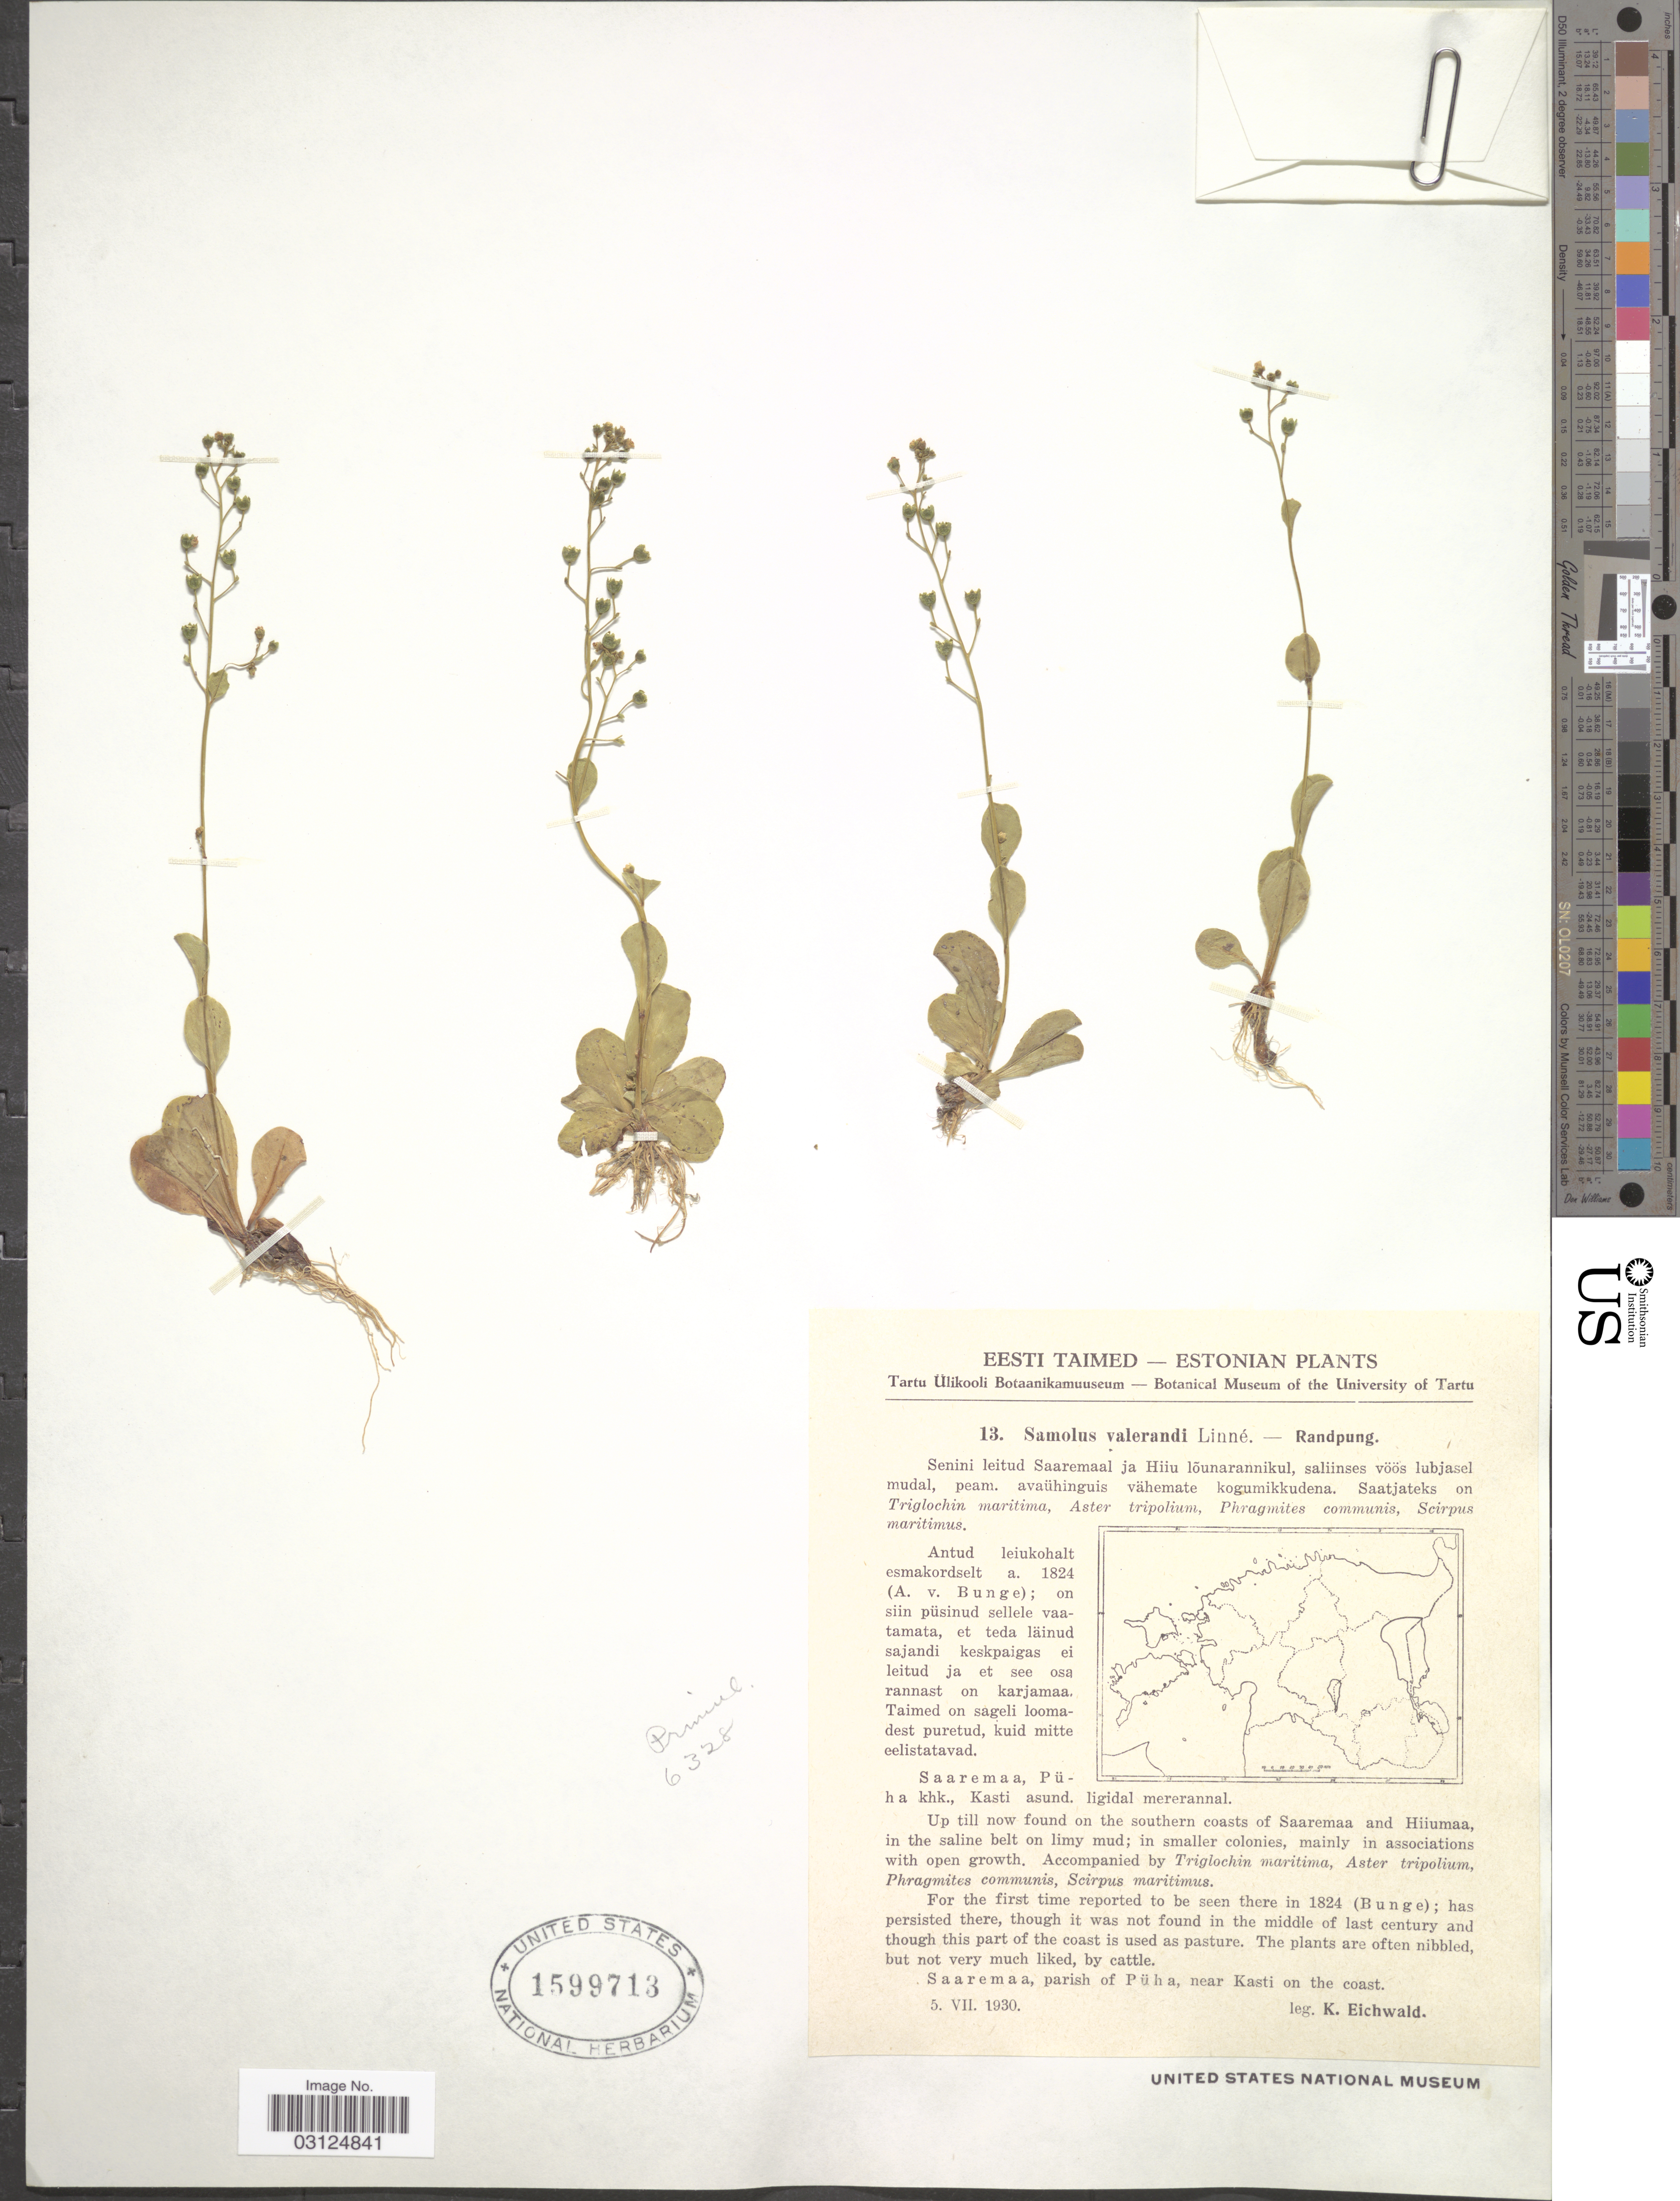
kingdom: Plantae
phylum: Tracheophyta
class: Magnoliopsida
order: Ericales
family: Primulaceae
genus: Samolus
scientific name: Samolus valerandi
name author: L.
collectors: K. Eichwald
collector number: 13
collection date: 1930-07-05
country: Estonia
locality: Eesti Taimed. Saaremaa, parish of Püha, near Kasti on the coast.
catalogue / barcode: US 1599713